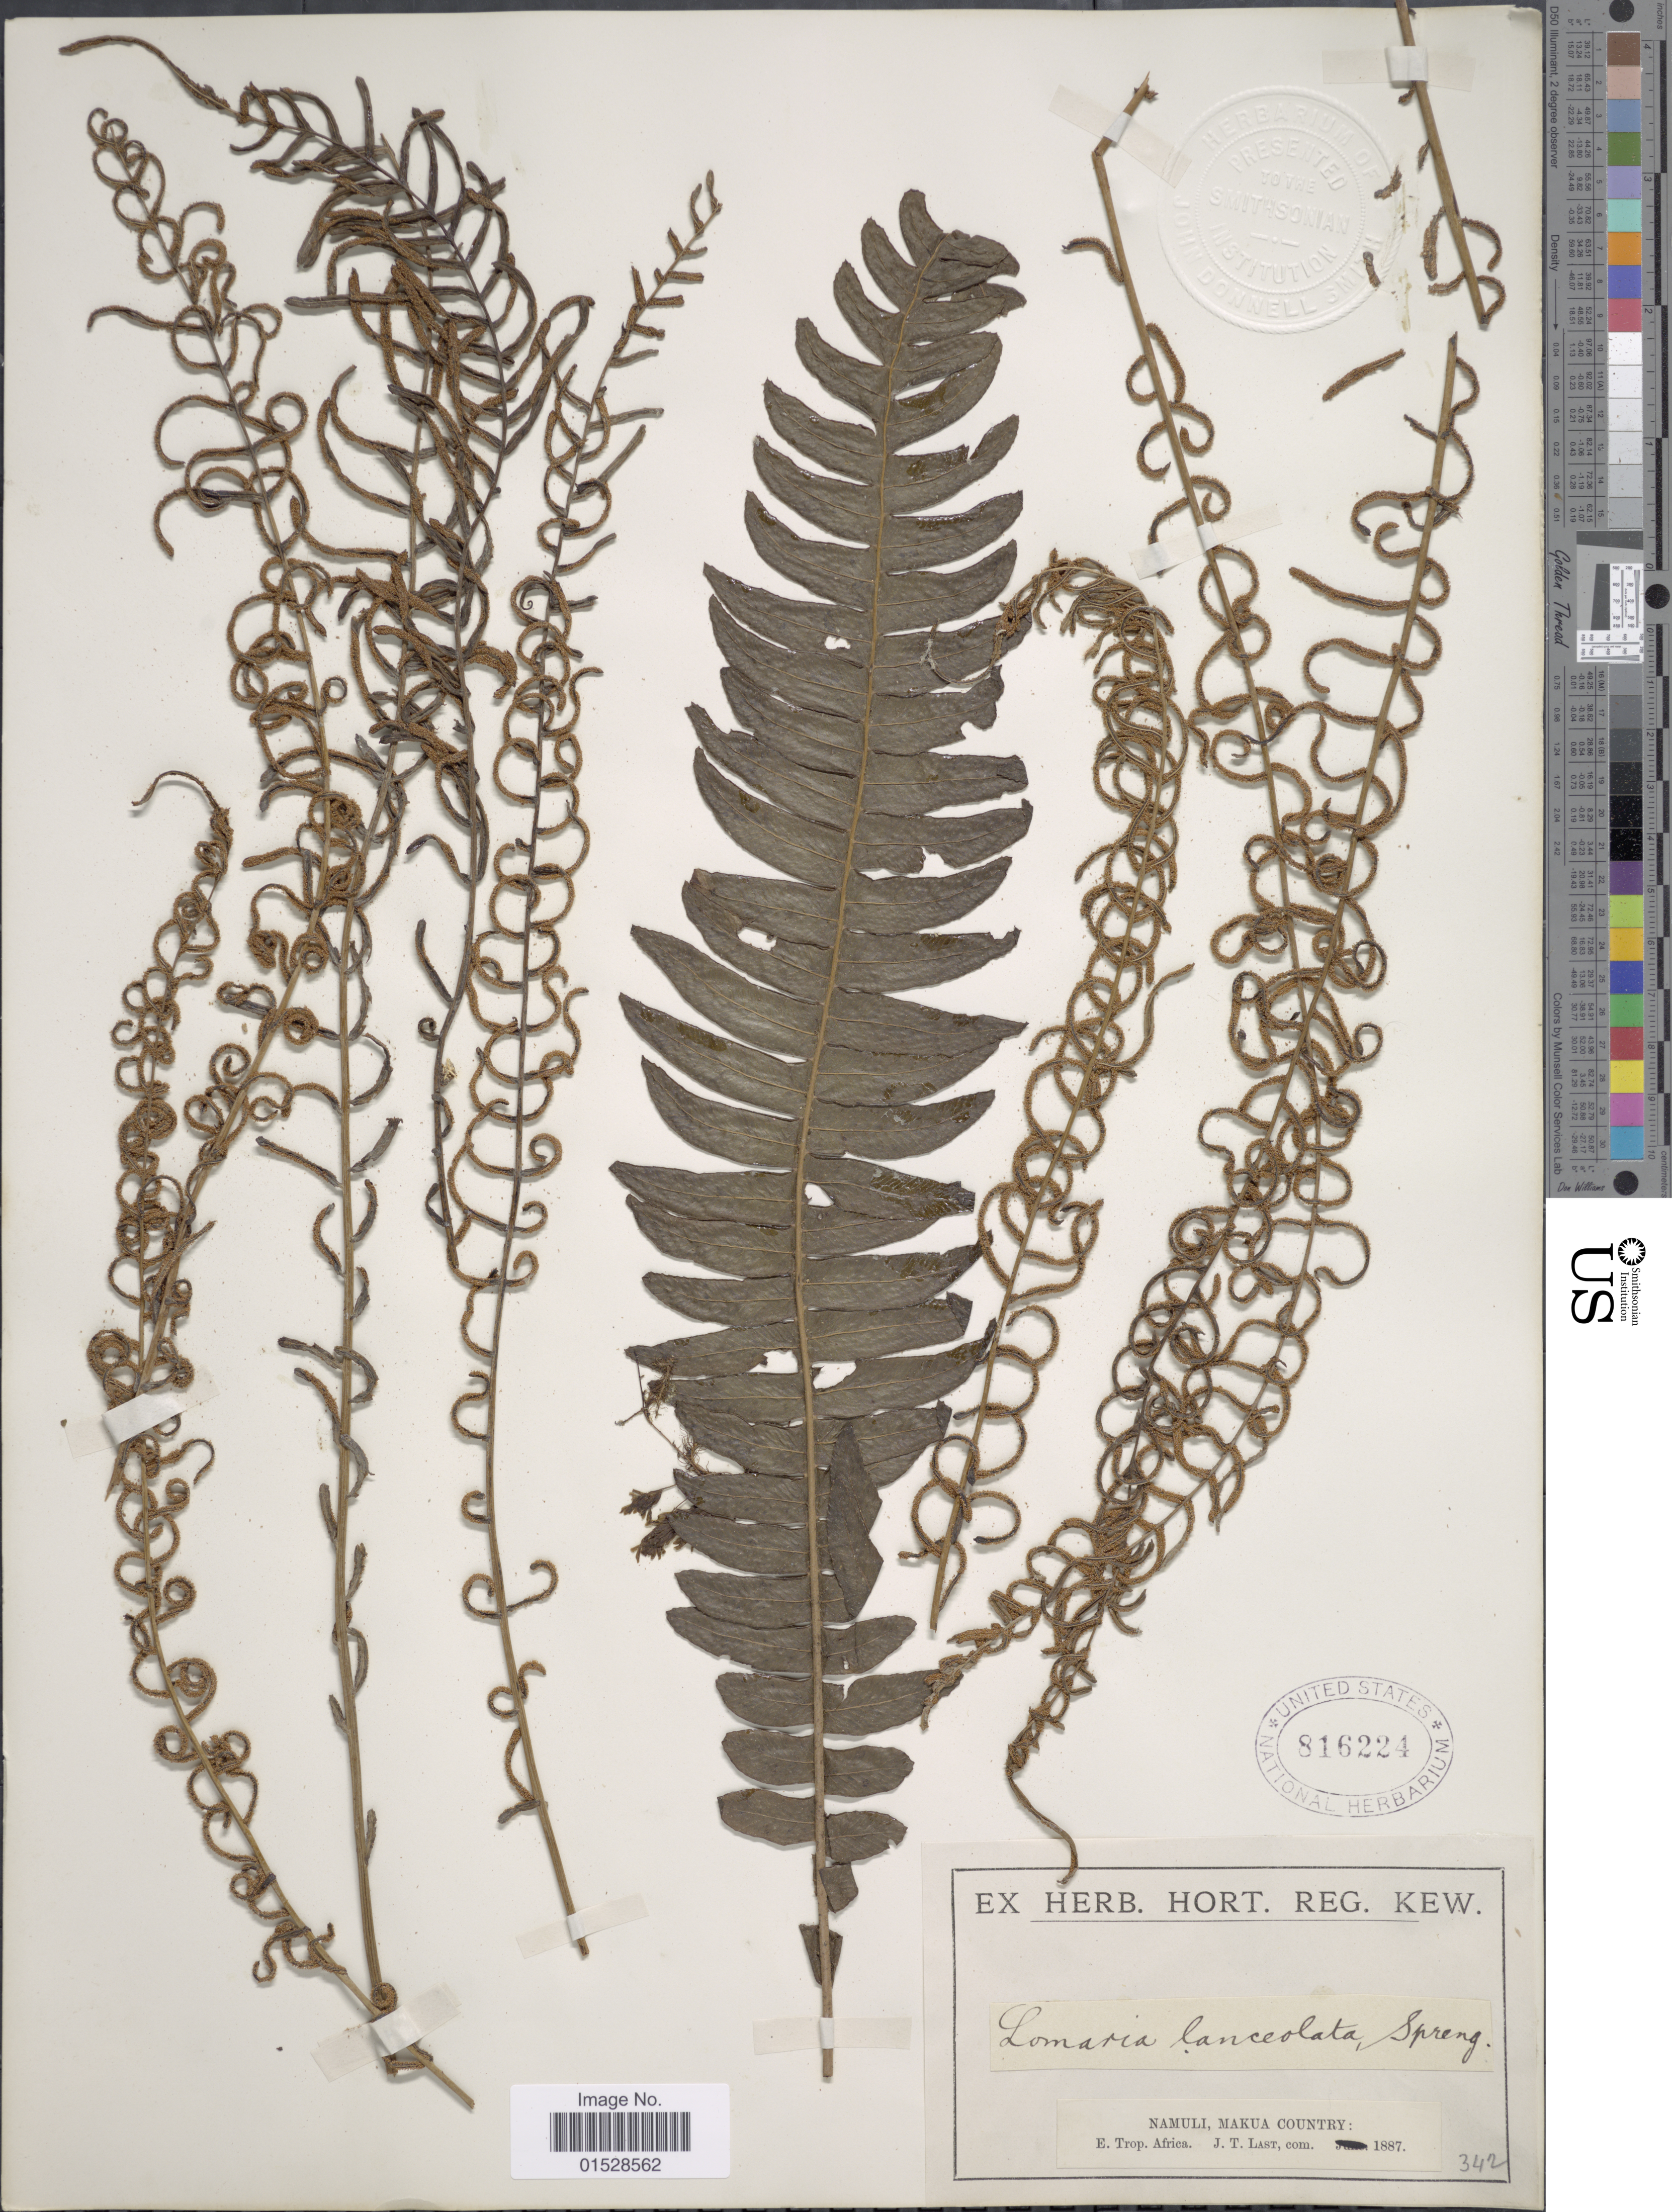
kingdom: Plantae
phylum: Tracheophyta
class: Polypodiopsida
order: Polypodiales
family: Blechnaceae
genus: Blechnum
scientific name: Blechnum chambersii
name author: Tindale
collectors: ex herb. Hort. Reg. Kew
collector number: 342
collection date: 1887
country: Mozambique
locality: Namuli, Makua Country: E. Trop. Africa.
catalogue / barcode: US 816224